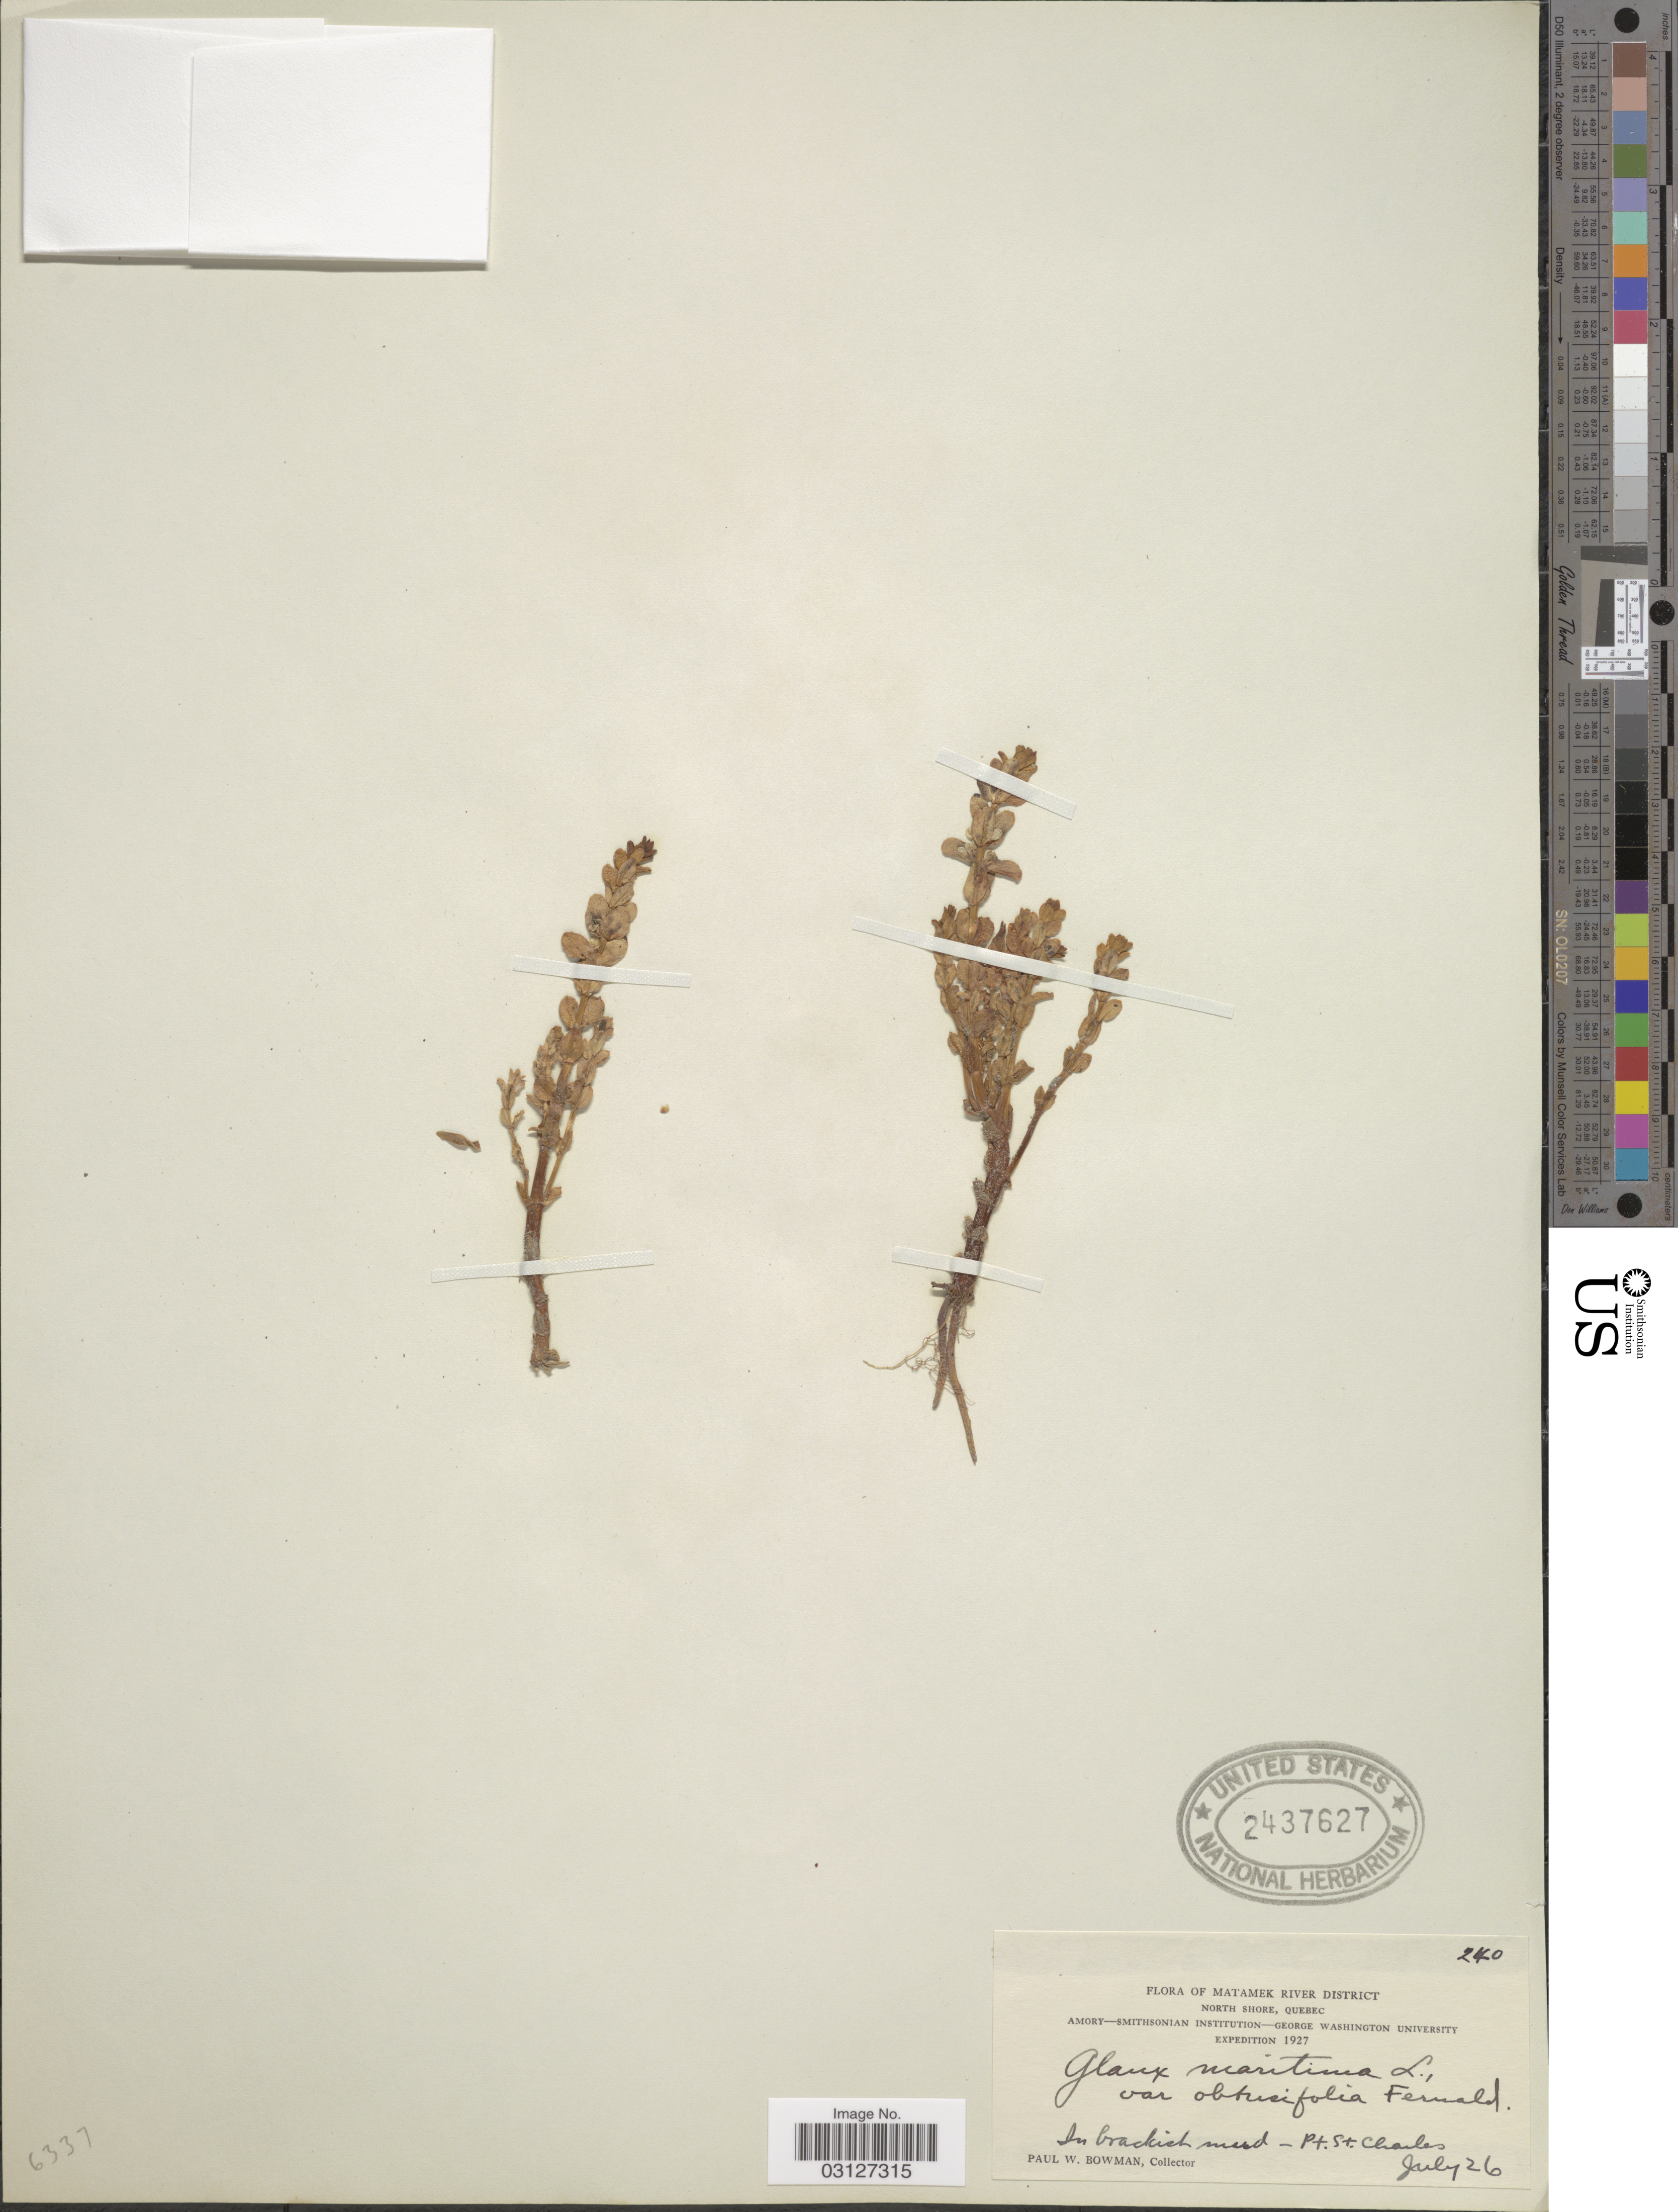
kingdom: Plantae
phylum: Tracheophyta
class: Magnoliopsida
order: Ericales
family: Primulaceae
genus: Glaux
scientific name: Glaux maritima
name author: L.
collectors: P. Bowman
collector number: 240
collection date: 1927-07-26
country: Canada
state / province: Quebec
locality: Matamek River District, North Shore, Quebec, Pt. St. Charles.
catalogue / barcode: US 2437627